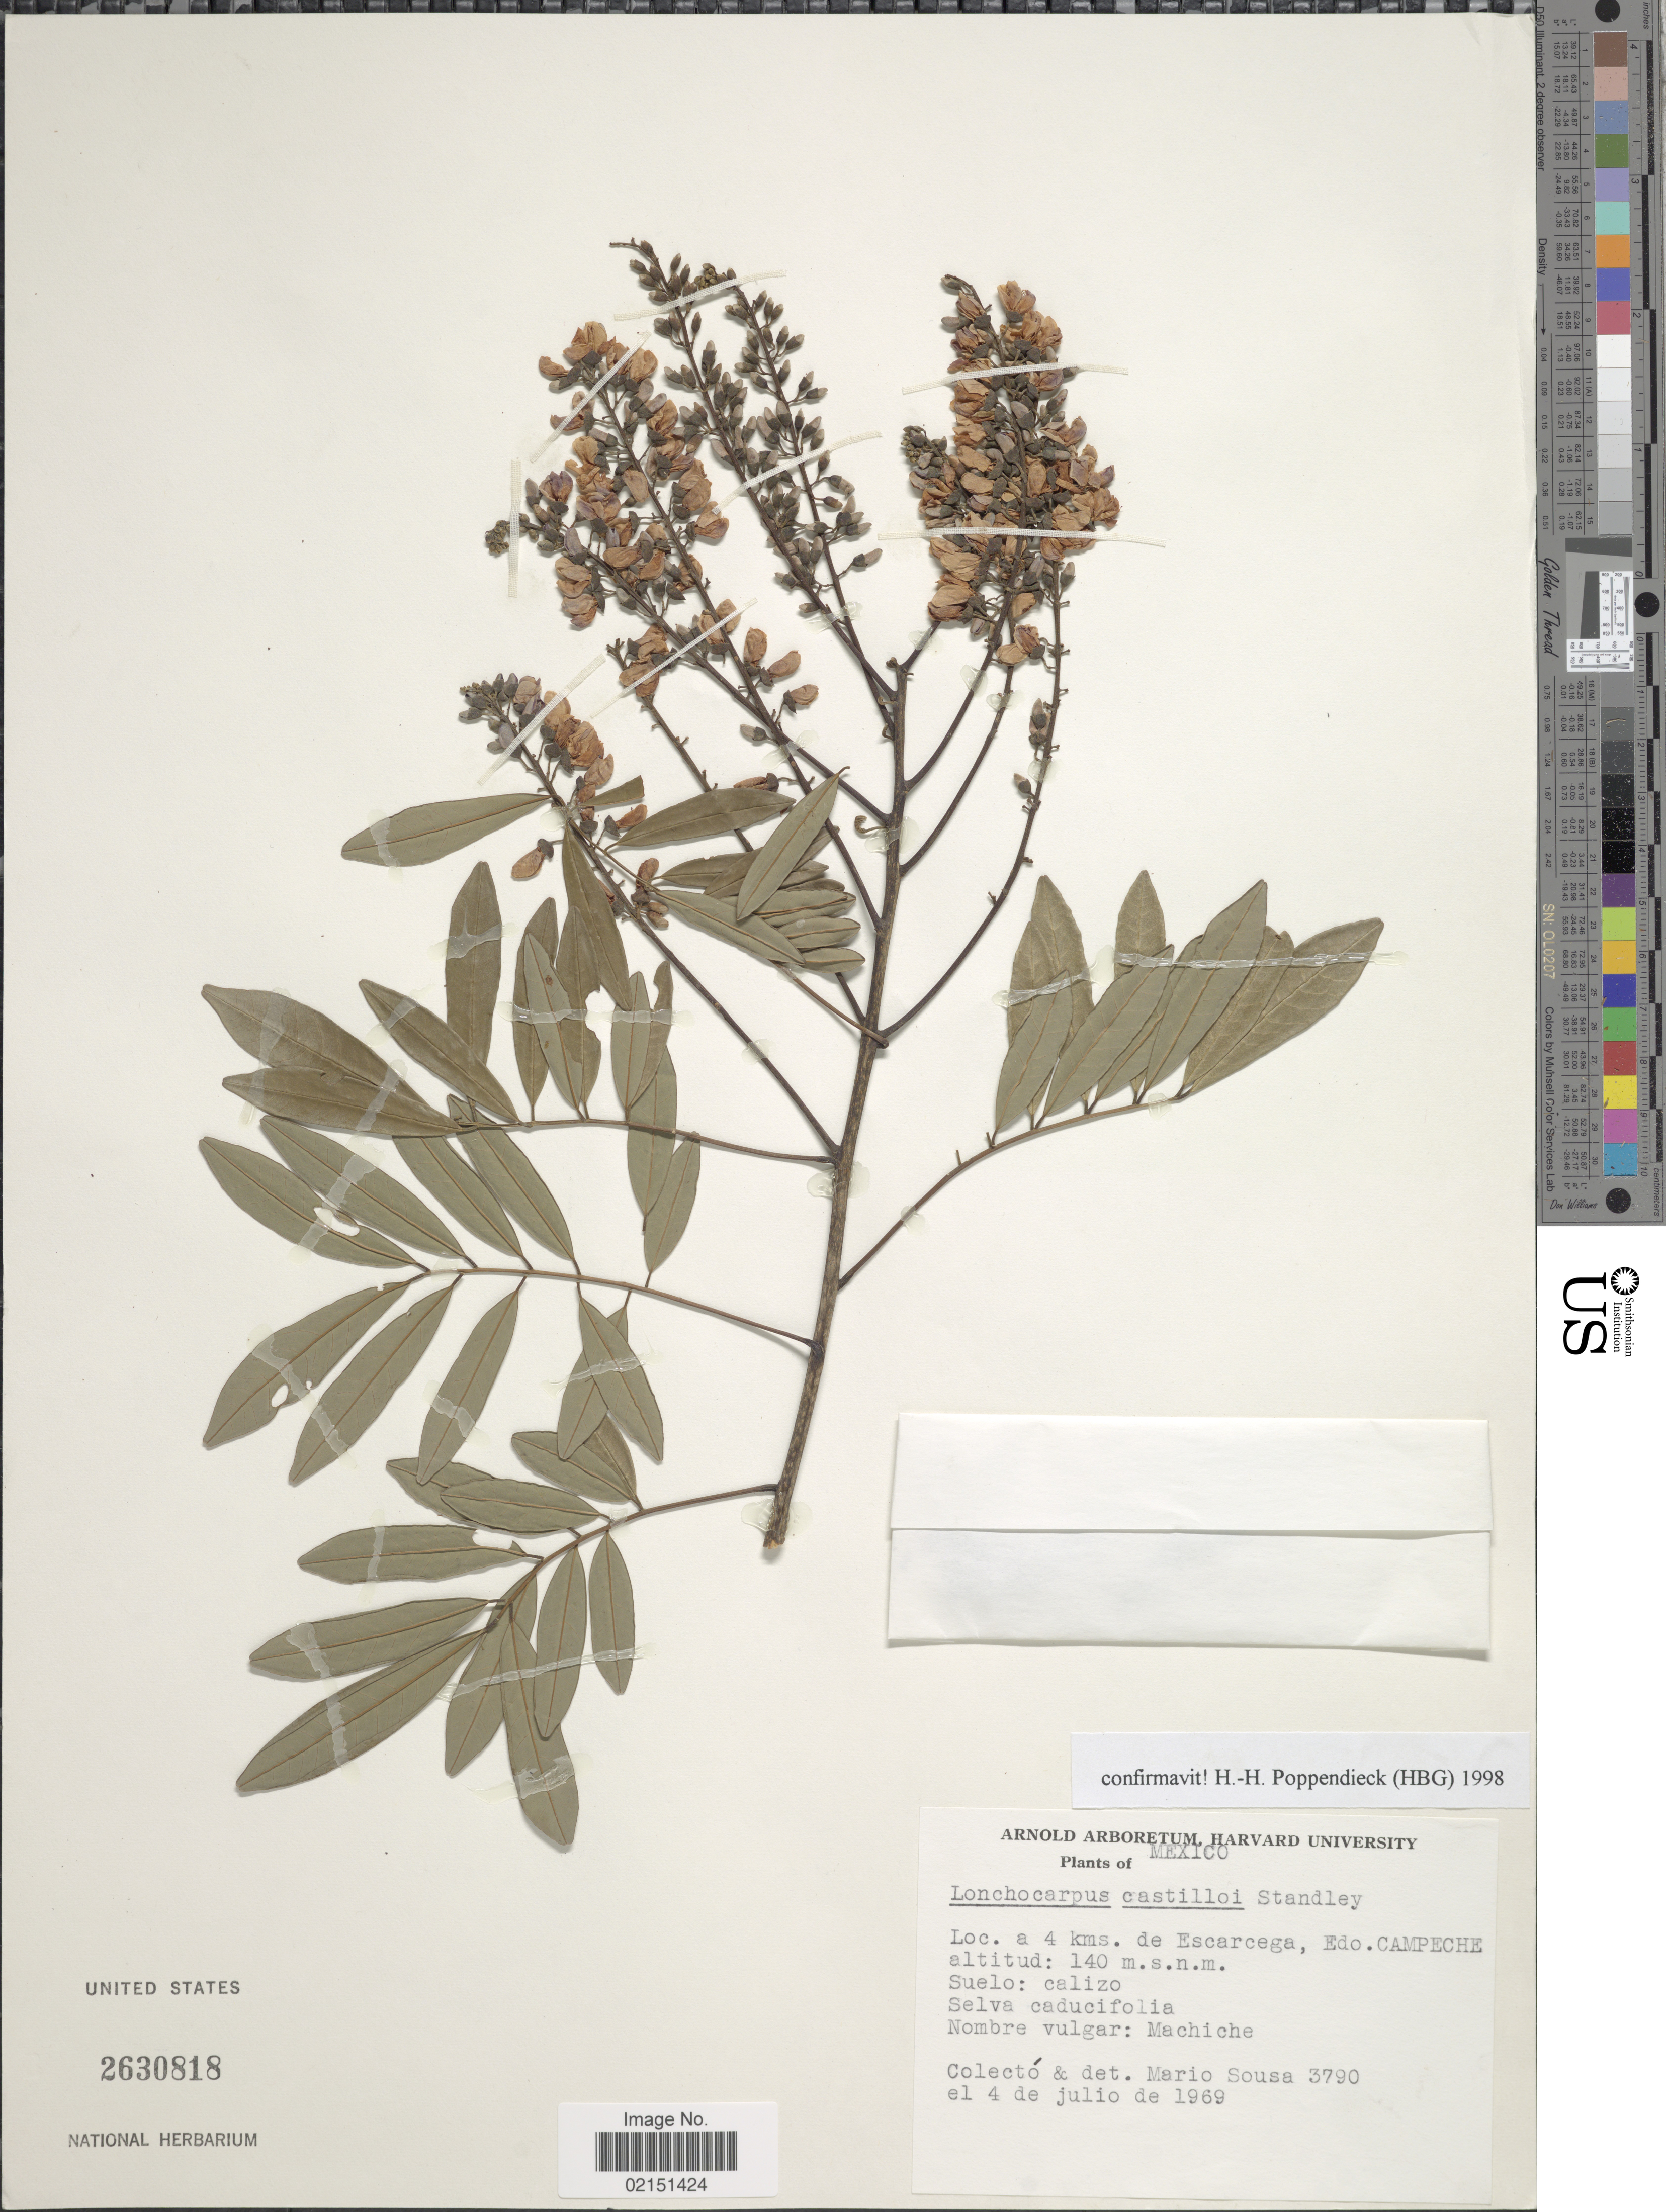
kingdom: Plantae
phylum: Tracheophyta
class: Magnoliopsida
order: Fabales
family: Fabaceae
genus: Lonchocarpus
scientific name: Lonchocarpus castilloi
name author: Standl.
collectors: M. Sousa S.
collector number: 3790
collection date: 1969-07-04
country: Mexico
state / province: Campeche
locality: A 4 kms. de Escarcega, Edo. Campeche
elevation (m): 140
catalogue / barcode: US 2630818